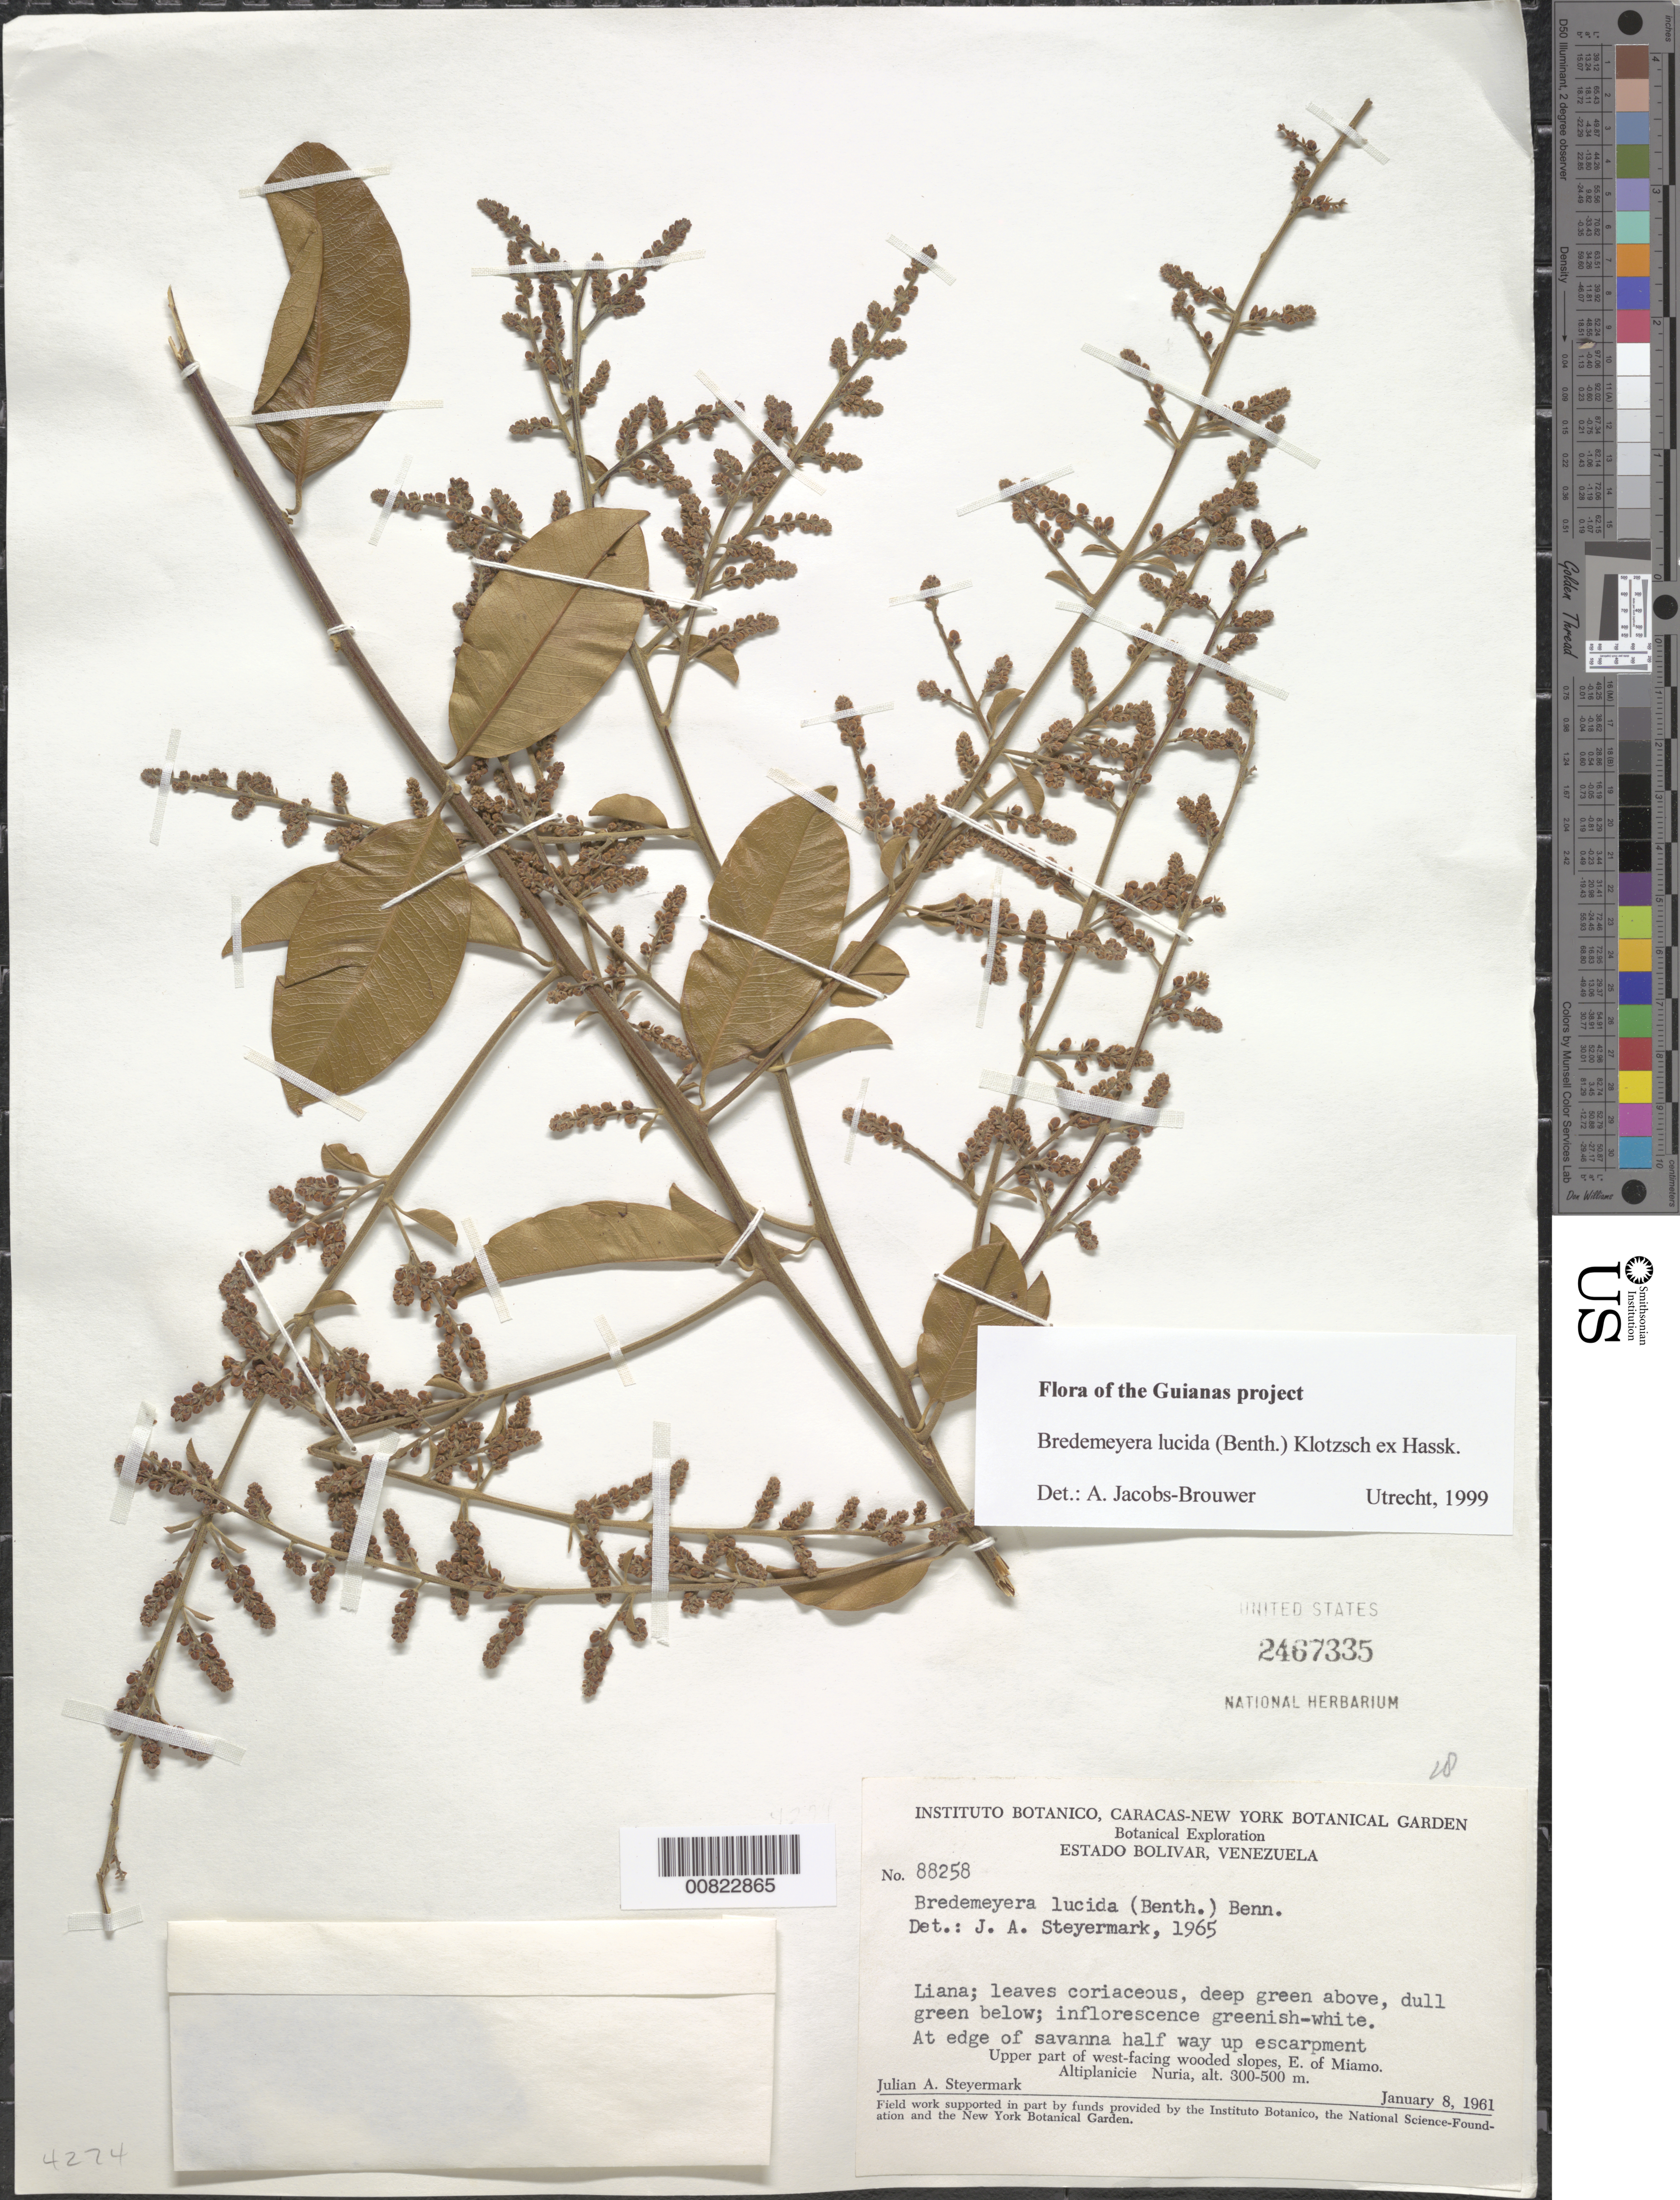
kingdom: Plantae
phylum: Tracheophyta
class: Magnoliopsida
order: Fabales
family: Polygalaceae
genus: Bredemeyera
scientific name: Bredemeyera lucida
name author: (Benth.) Klotzsch ex Hassk.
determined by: Jacobs-Brouwer, A.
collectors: J. Steyermark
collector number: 88258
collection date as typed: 8-Jan-61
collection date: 1961-01-08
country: Venezuela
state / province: Bolívar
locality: Altiplanicie de Nuria, E of Miamo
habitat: Edge of savanna half way up escarpment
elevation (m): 300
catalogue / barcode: US 2467335